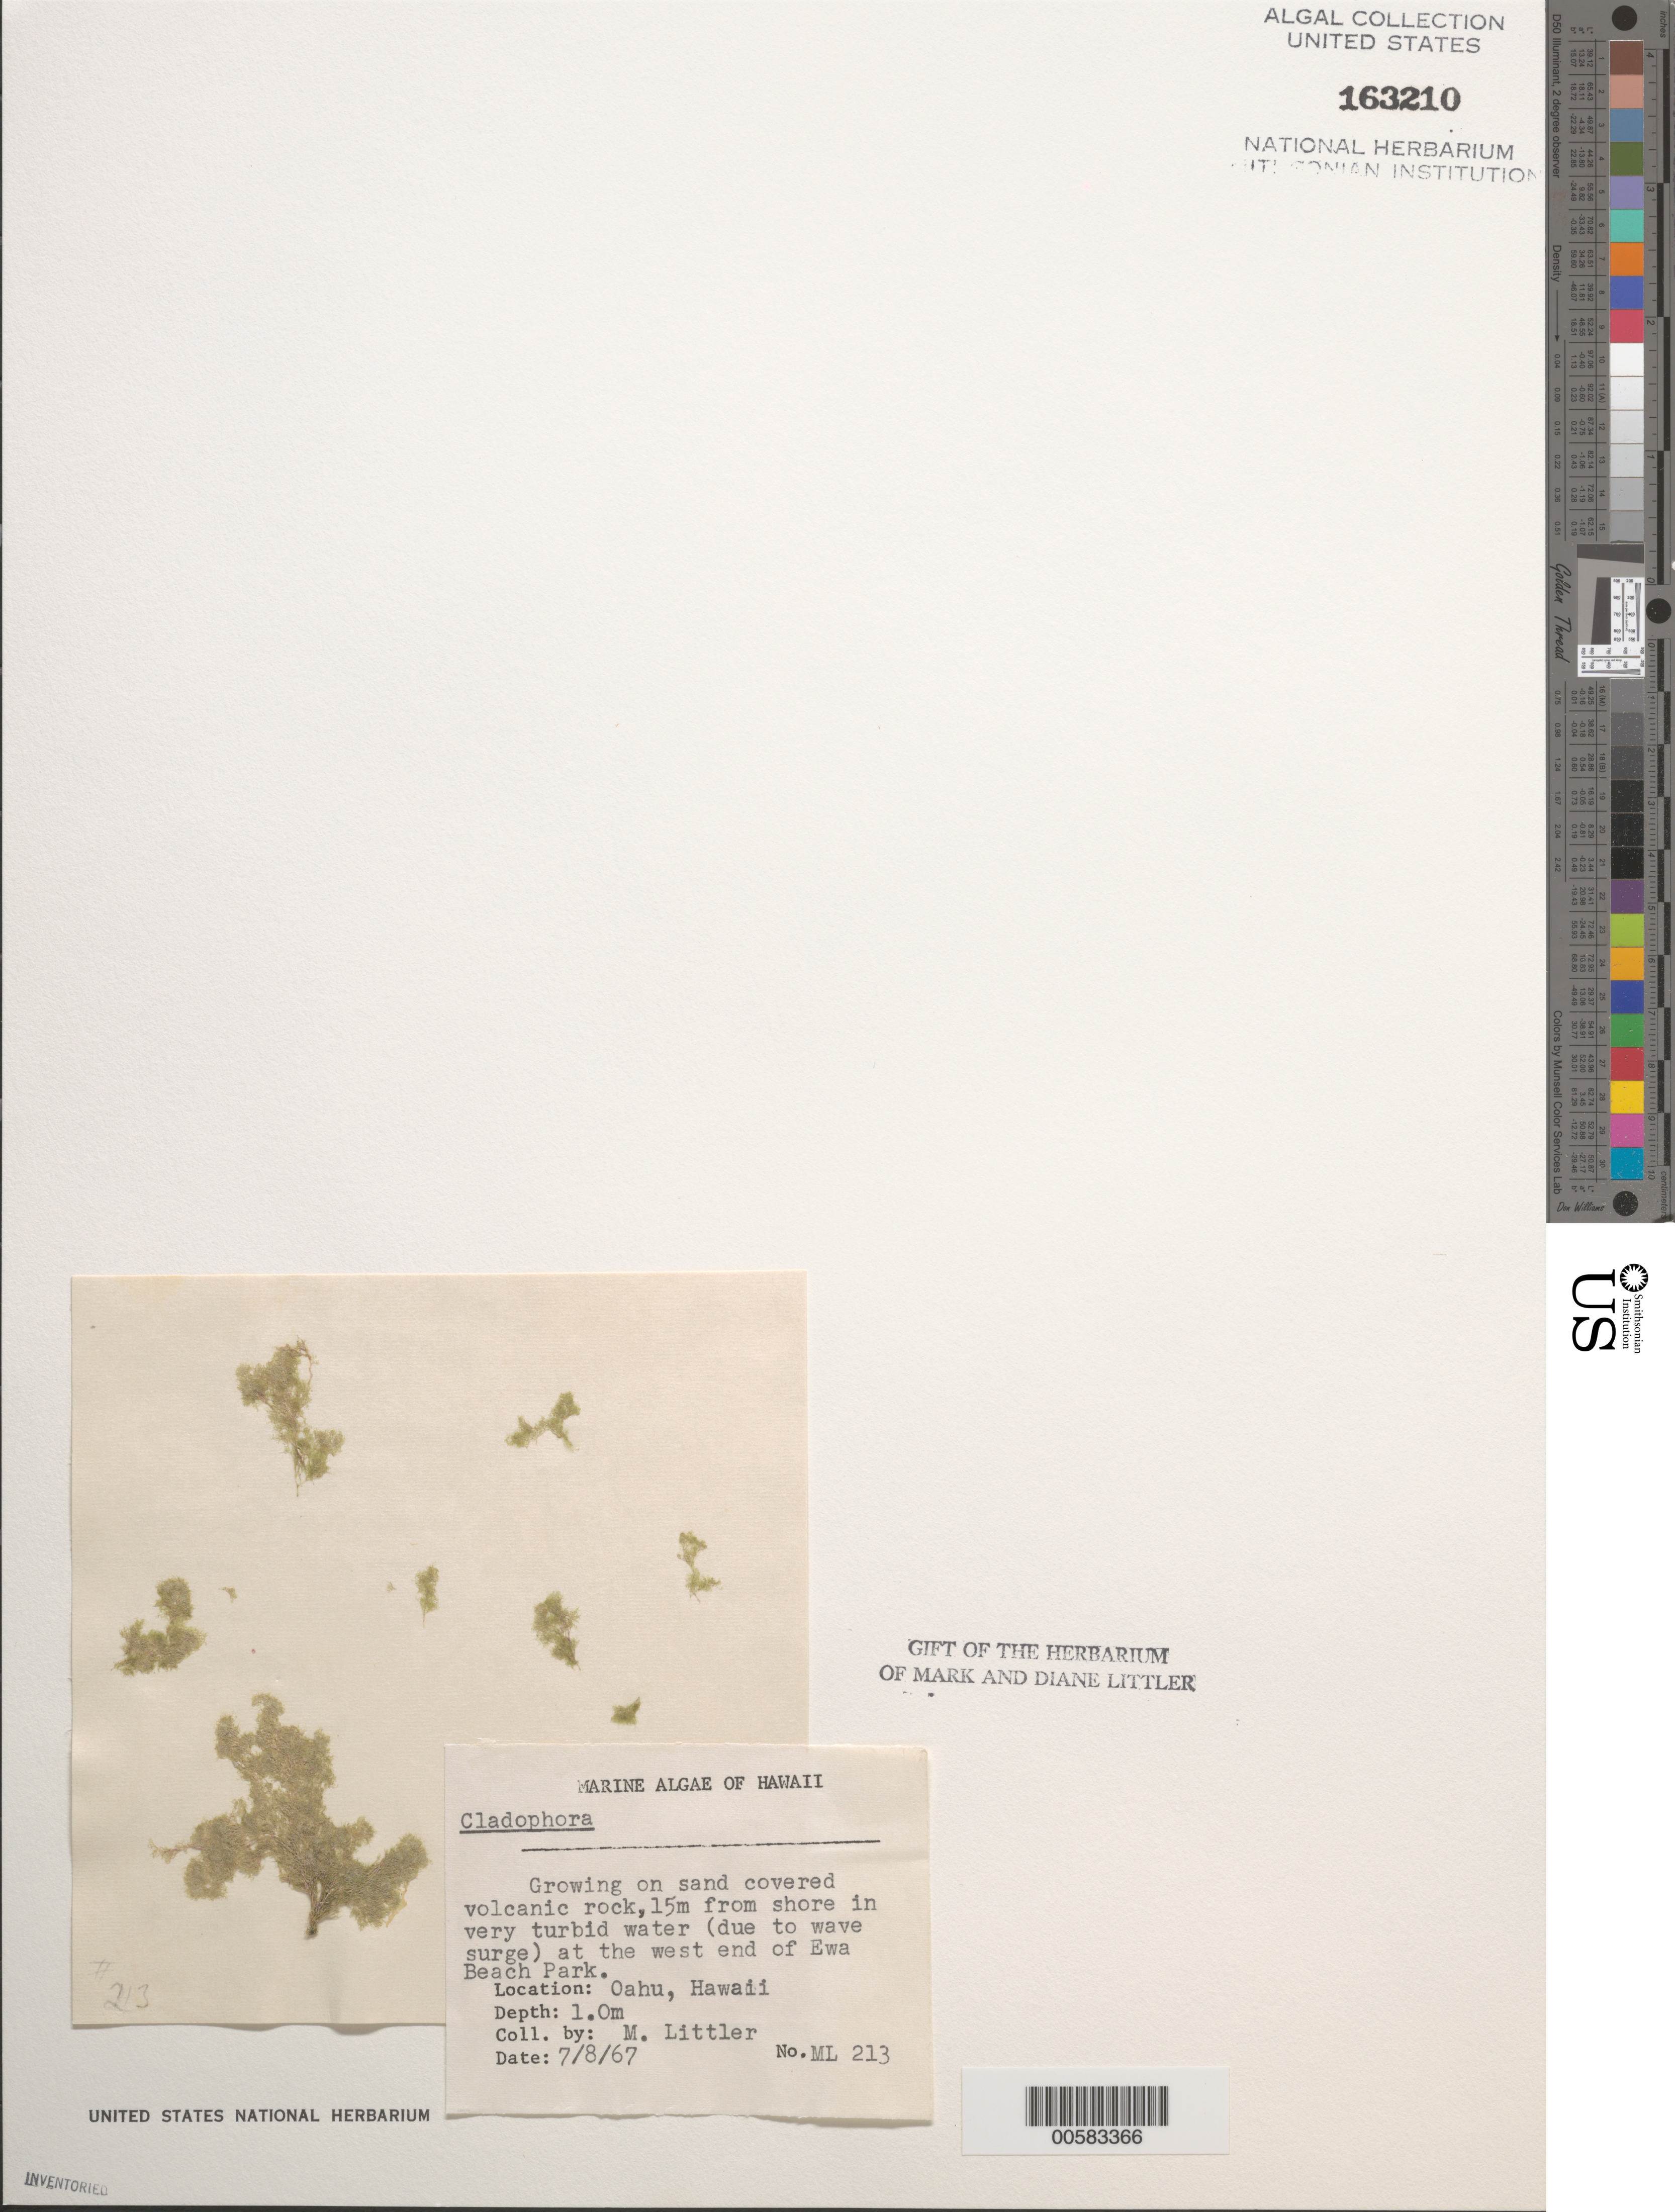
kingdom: Plantae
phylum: Chlorophyta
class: Ulvophyceae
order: Cladophorales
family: Cladophoraceae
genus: Cladophora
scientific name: Cladophora sp.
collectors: M. M. Littler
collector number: ML 213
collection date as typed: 08 Jul 1967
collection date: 1967-07-08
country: United States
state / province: Hawaii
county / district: Honolulu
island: Oahu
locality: Ewa Beach Park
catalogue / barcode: US 163210